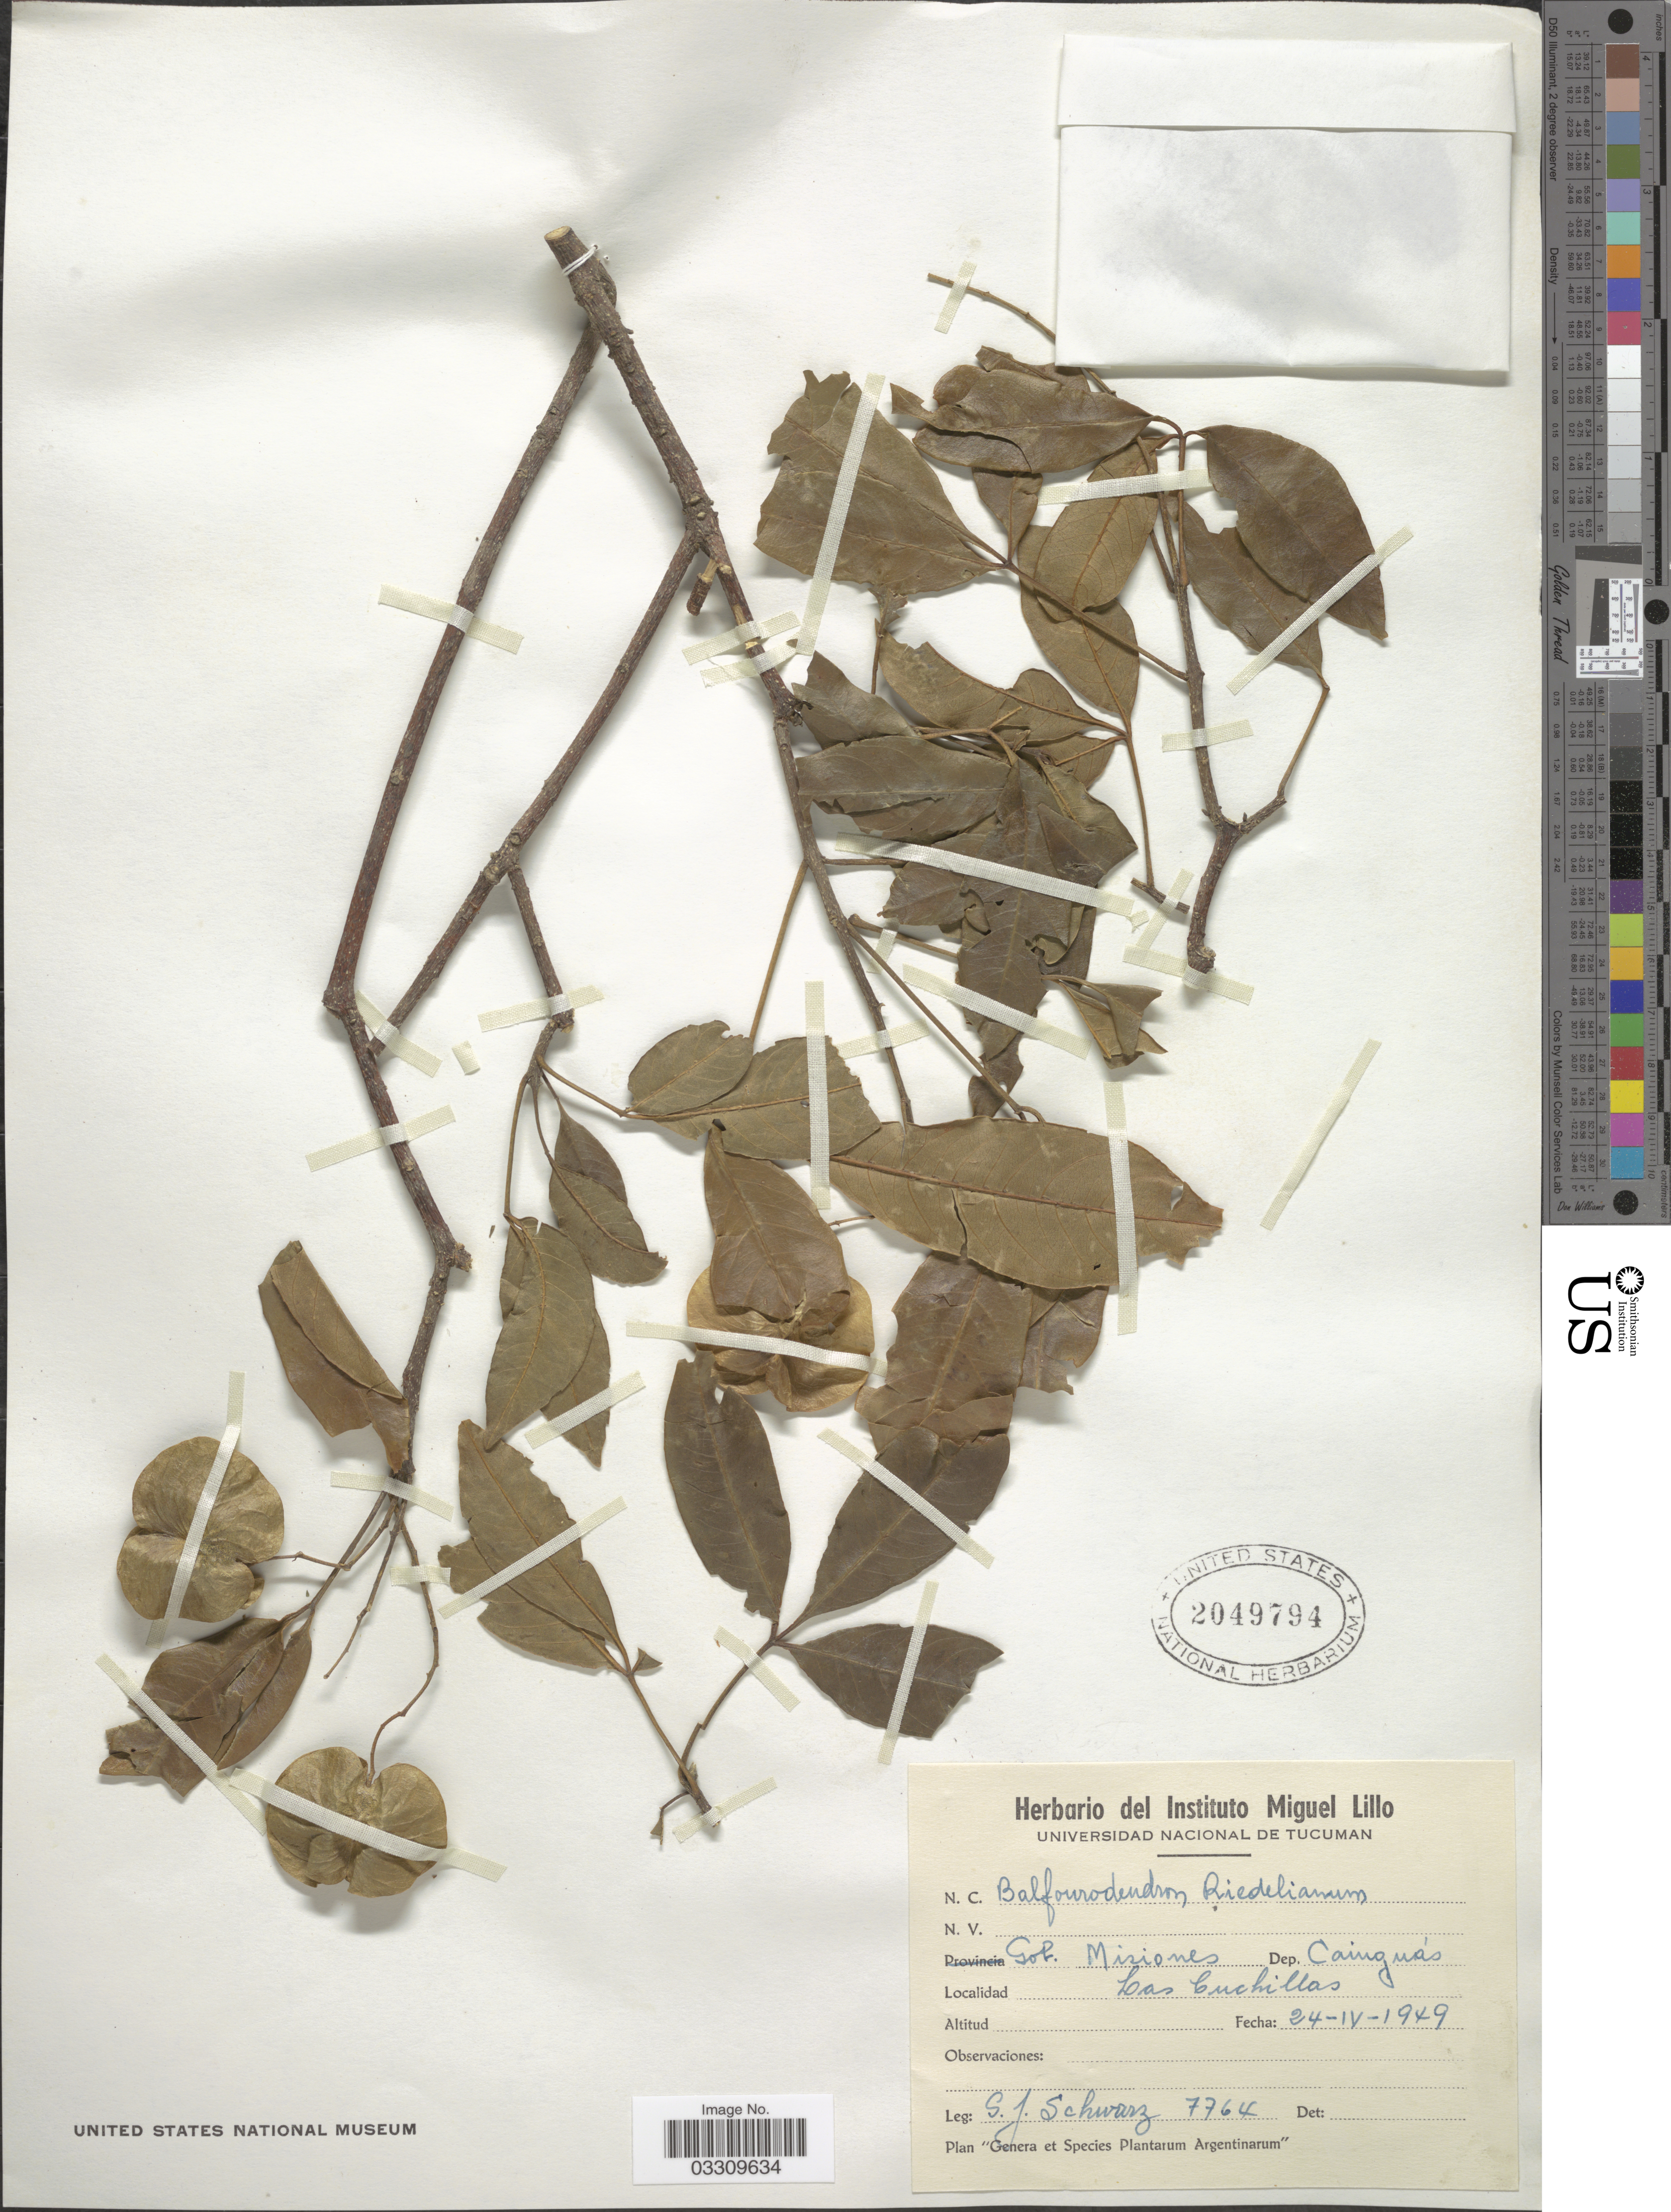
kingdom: Plantae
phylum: Tracheophyta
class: Magnoliopsida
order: Sapindales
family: Rutaceae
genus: Balfourodendron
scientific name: Balfourodendron riedelianum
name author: (Engl.) Engl.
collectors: G. J. Schwarz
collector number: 7764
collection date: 1949-04-24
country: Argentina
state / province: Misiones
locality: Gob. Misiones, Dep. Cainguás, Las Cuchillas.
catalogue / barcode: US 2049794